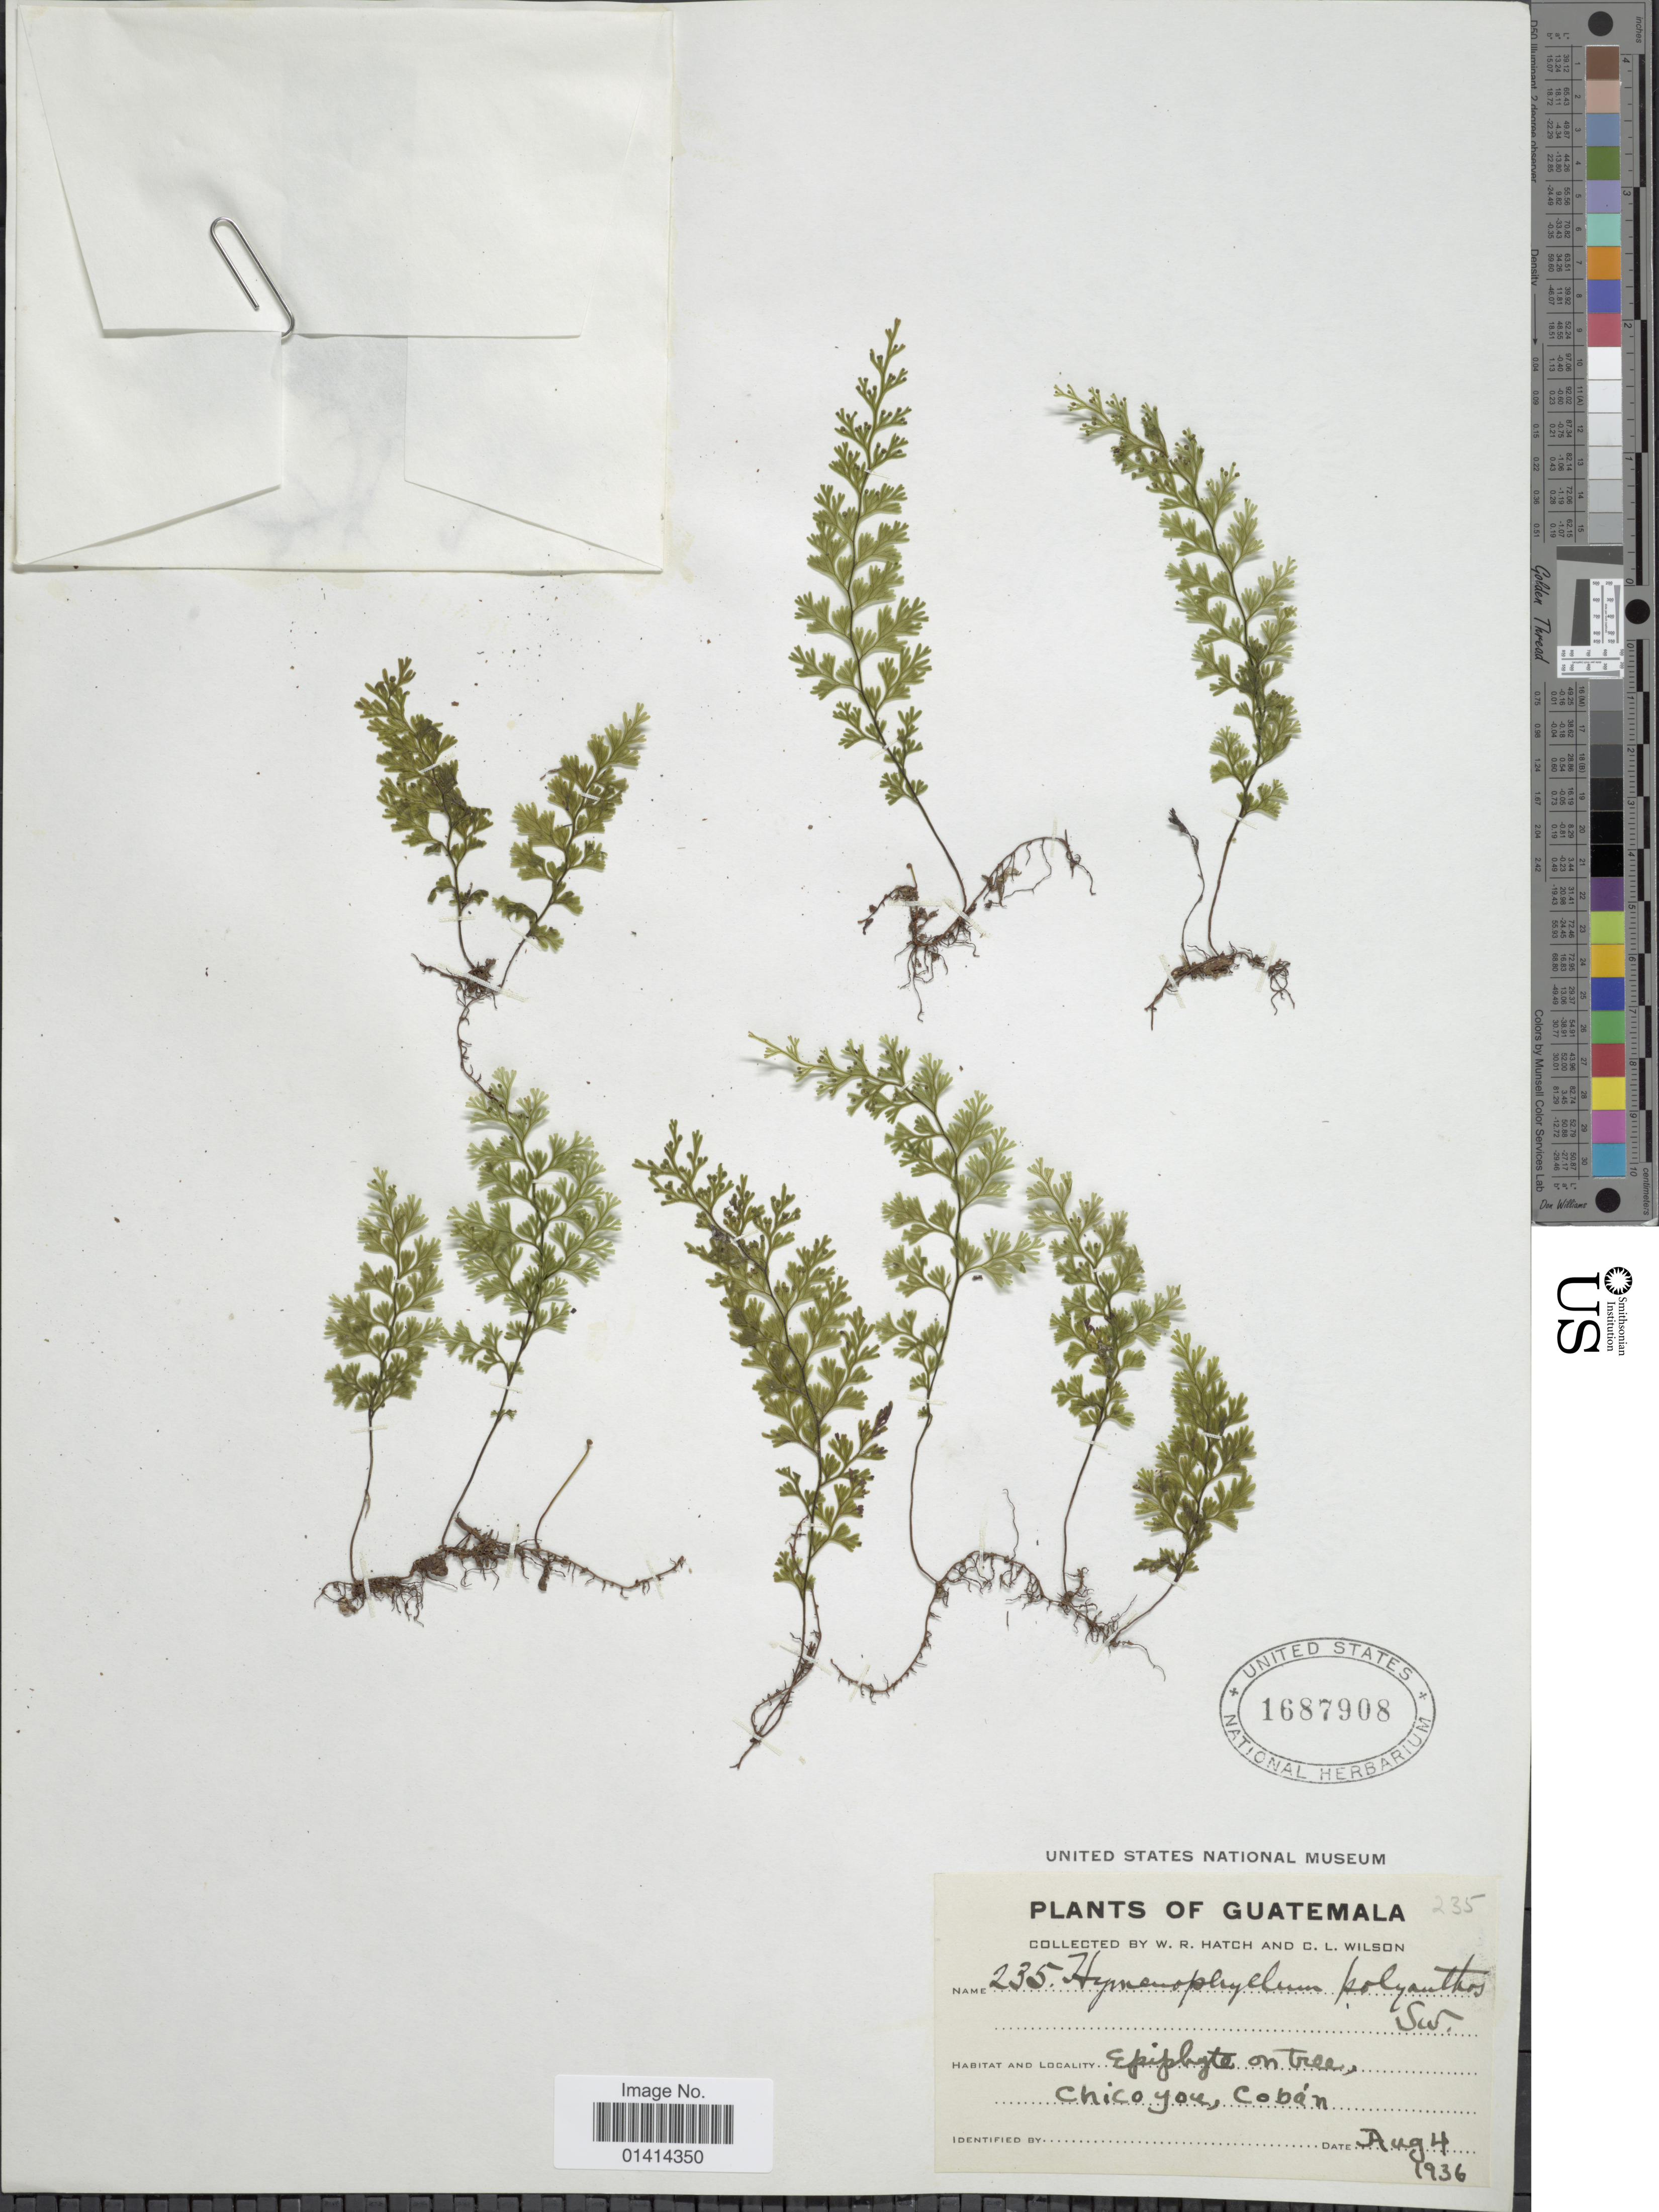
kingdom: Plantae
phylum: Tracheophyta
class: Polypodiopsida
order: Hymenophyllales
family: Hymenophyllaceae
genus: Hymenophyllum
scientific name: Hymenophyllum polyanthos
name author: (Sw.) Sw.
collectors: W. Hatch & C. L. Wilson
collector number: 235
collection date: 1936-08-04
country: Guatemala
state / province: Guatemala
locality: Chicoyou, Cobán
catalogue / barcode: US 1687908